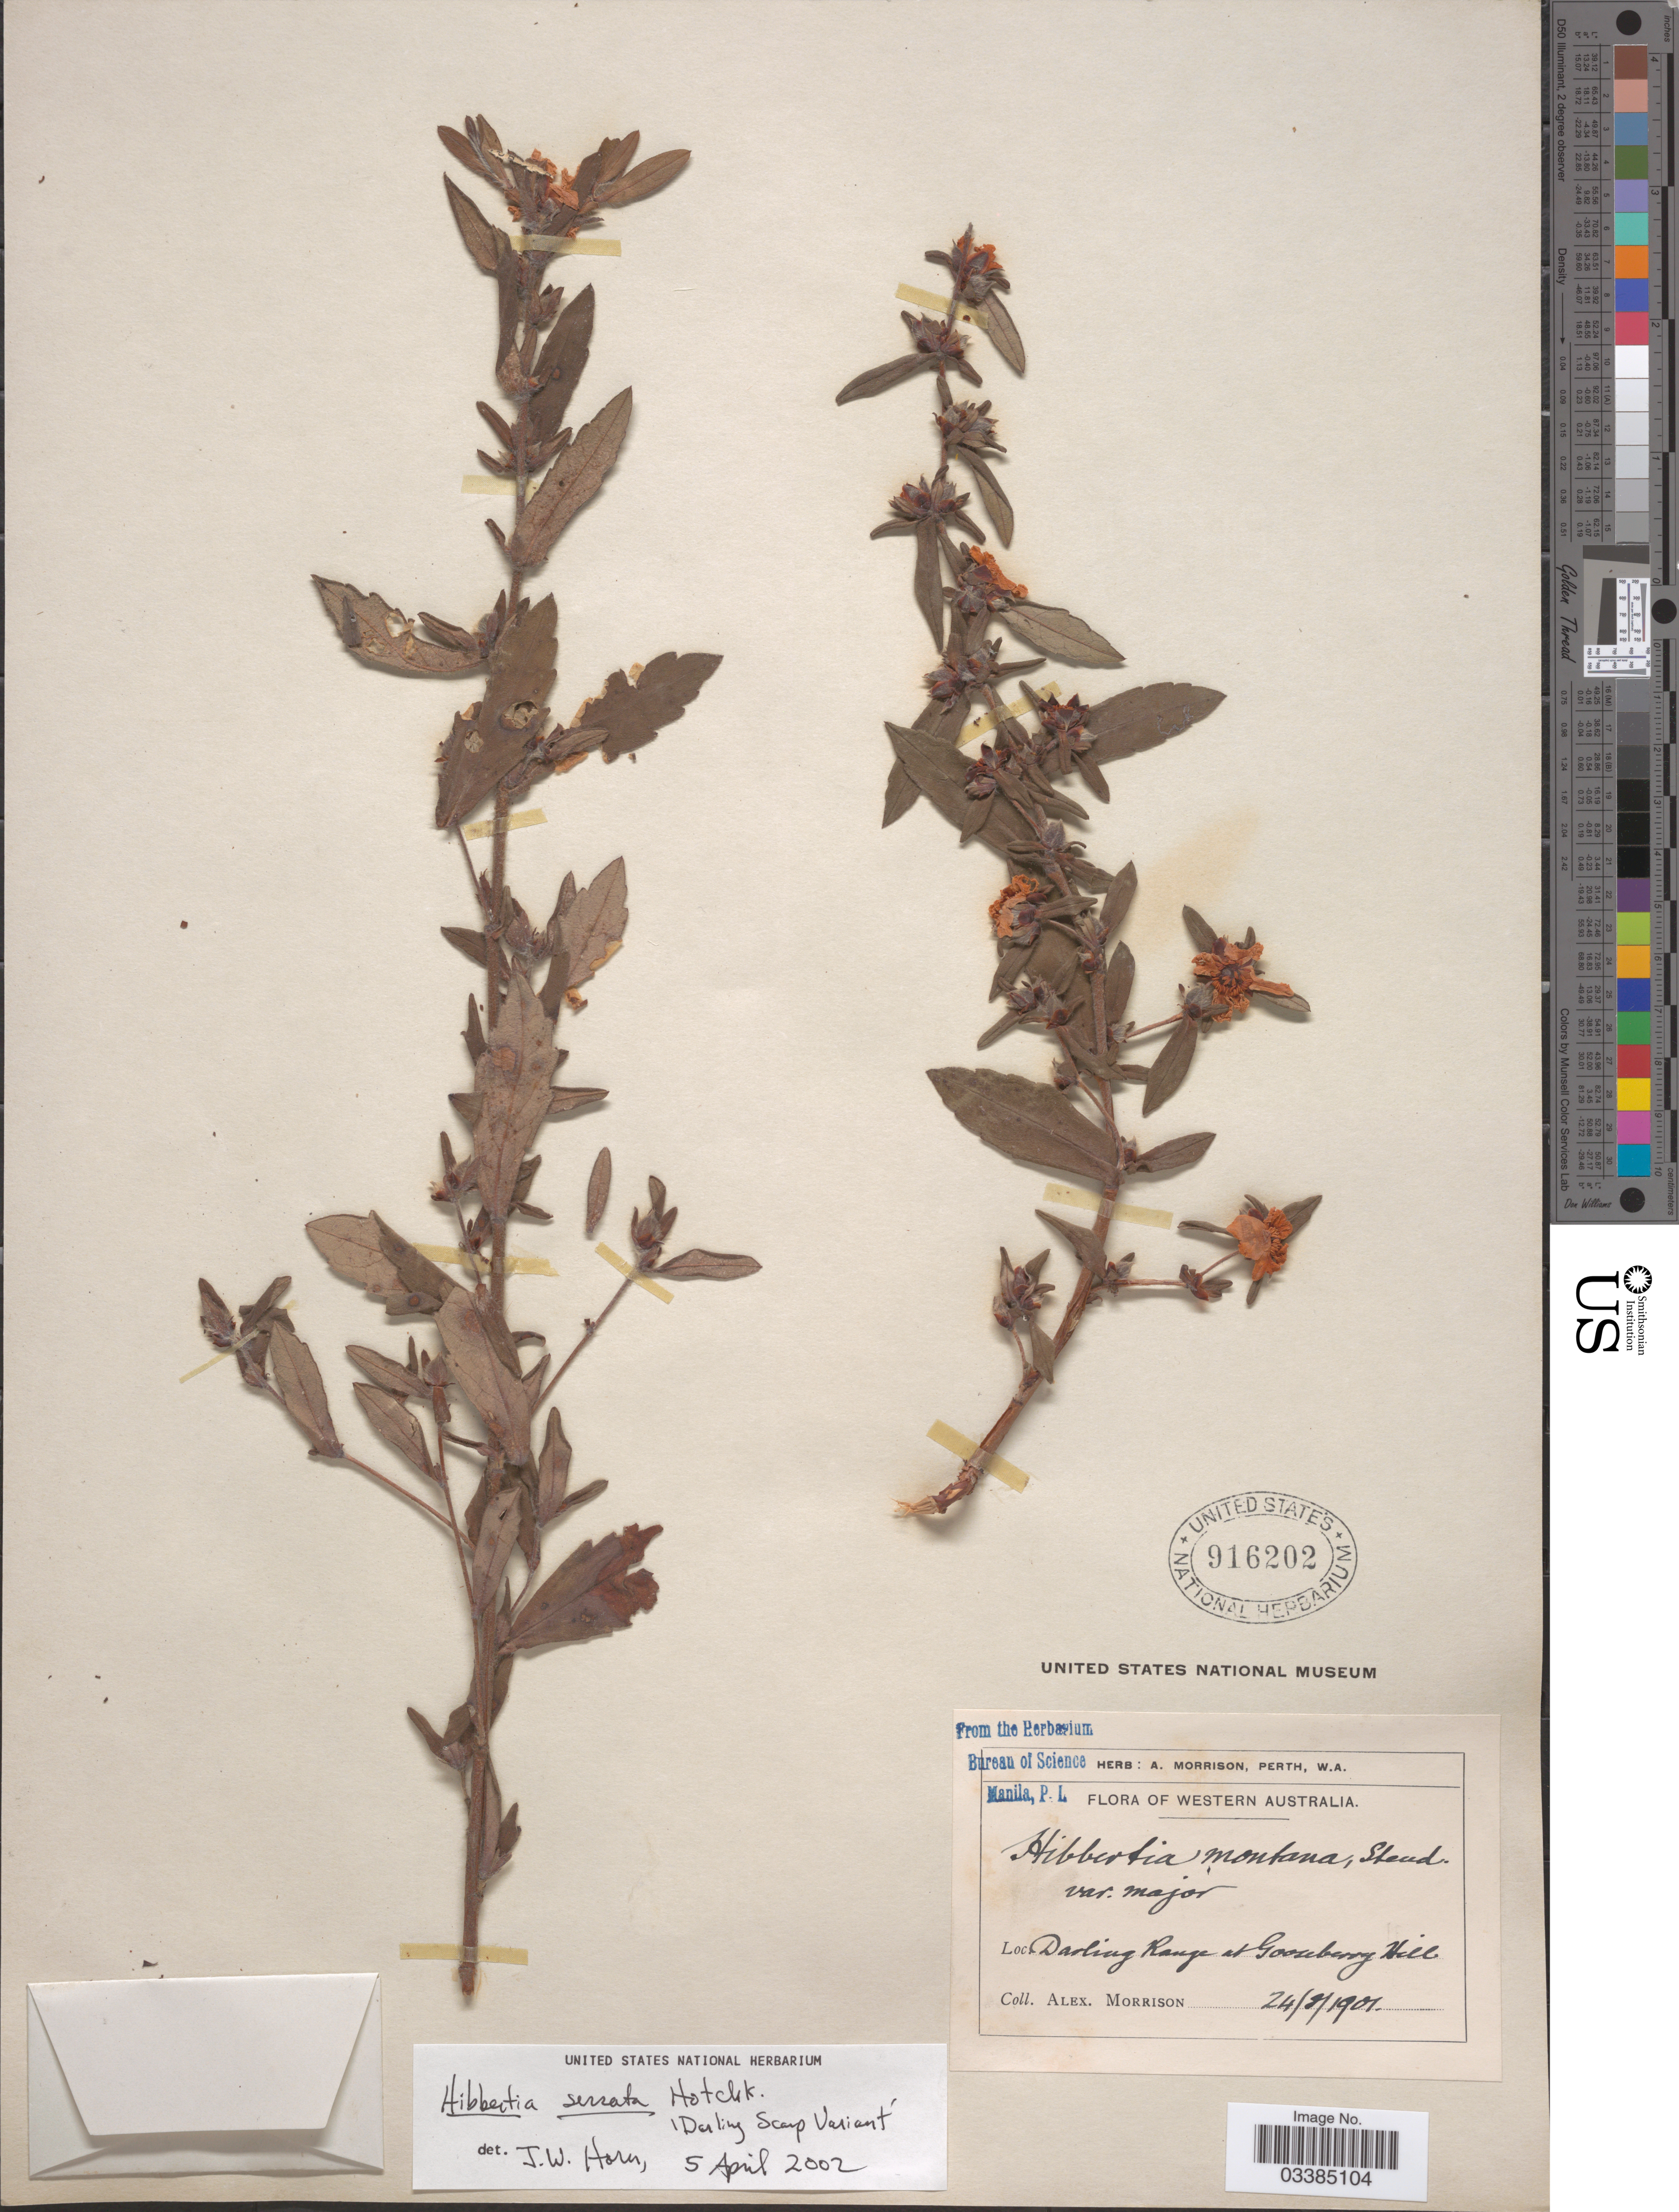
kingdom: Plantae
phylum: Tracheophyta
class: Magnoliopsida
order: Dilleniales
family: Dilleniaceae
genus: Hibbertia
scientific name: Hibbertia serrata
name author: Hotchkiss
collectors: A. Morrison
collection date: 1901-07-24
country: Australia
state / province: Western Australia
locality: Darling Range at Gooseberry Hill.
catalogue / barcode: US 916202